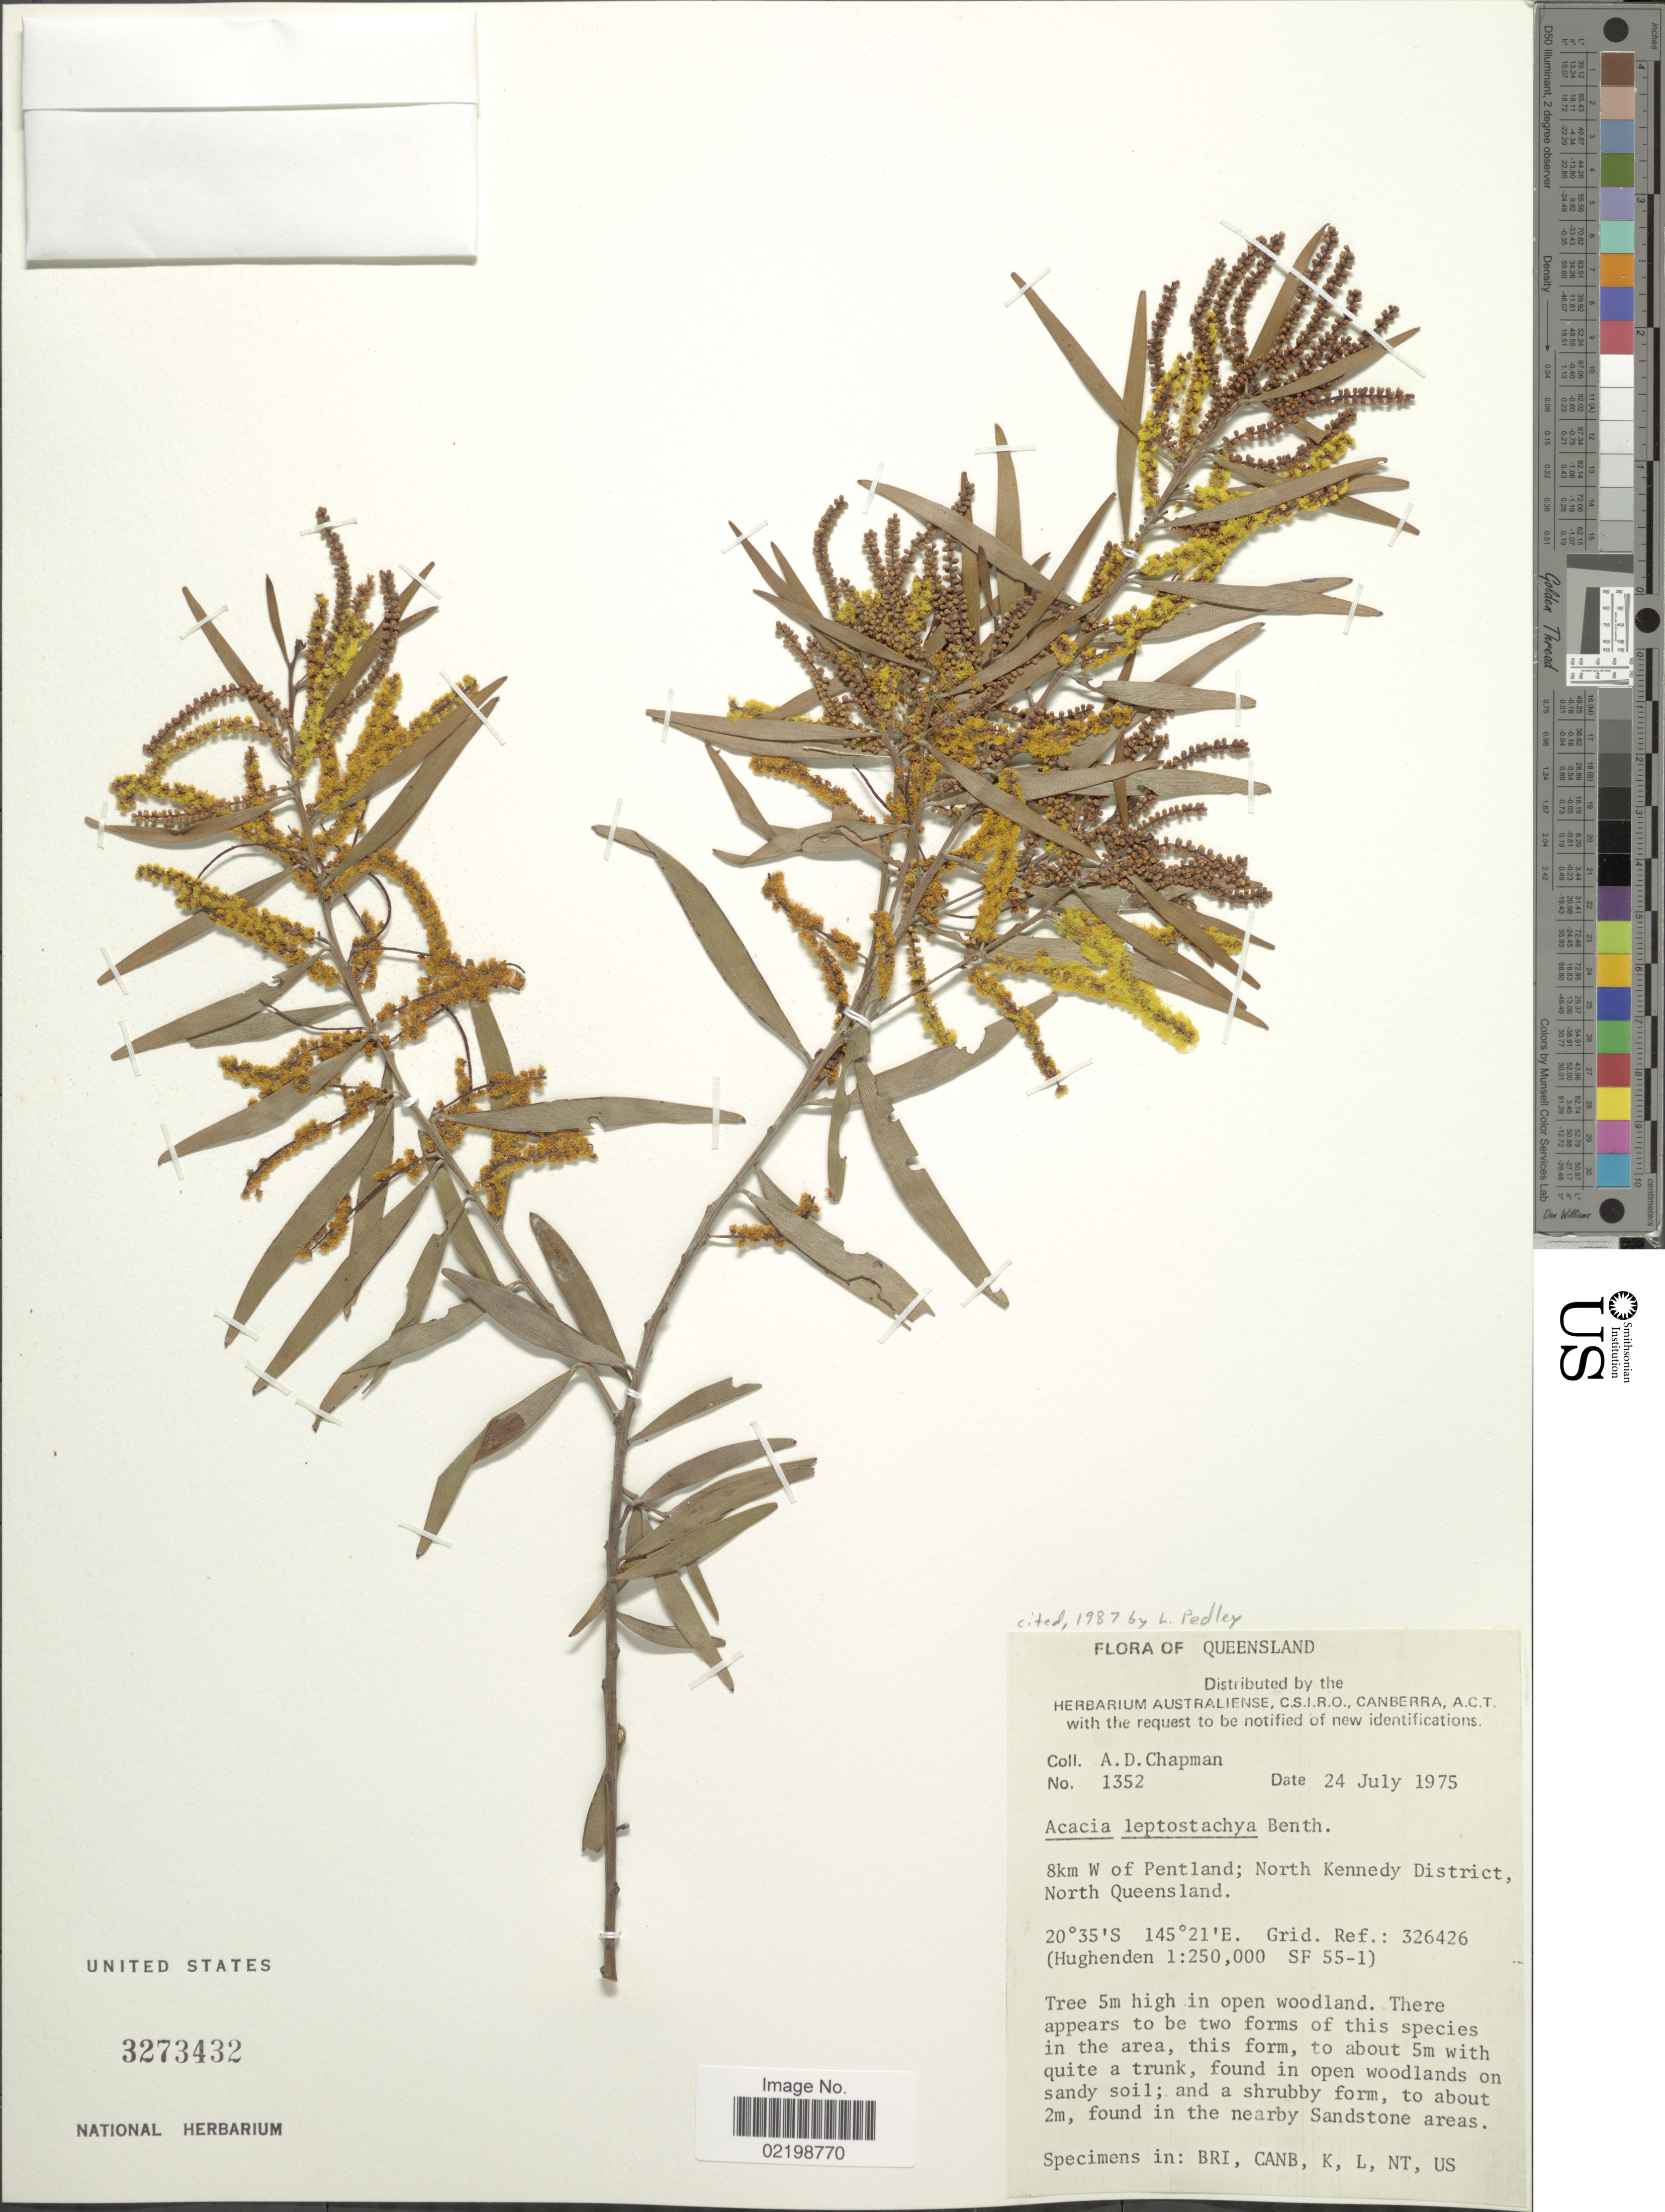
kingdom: Plantae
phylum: Tracheophyta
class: Magnoliopsida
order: Fabales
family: Fabaceae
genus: Acacia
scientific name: Acacia leptostachya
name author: Benth.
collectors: A. D. Chapman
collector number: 1352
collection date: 1975-07-24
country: Australia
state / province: Queensland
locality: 8km W of Pentland; North Kennedy District, North Queensland.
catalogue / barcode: US 3273432